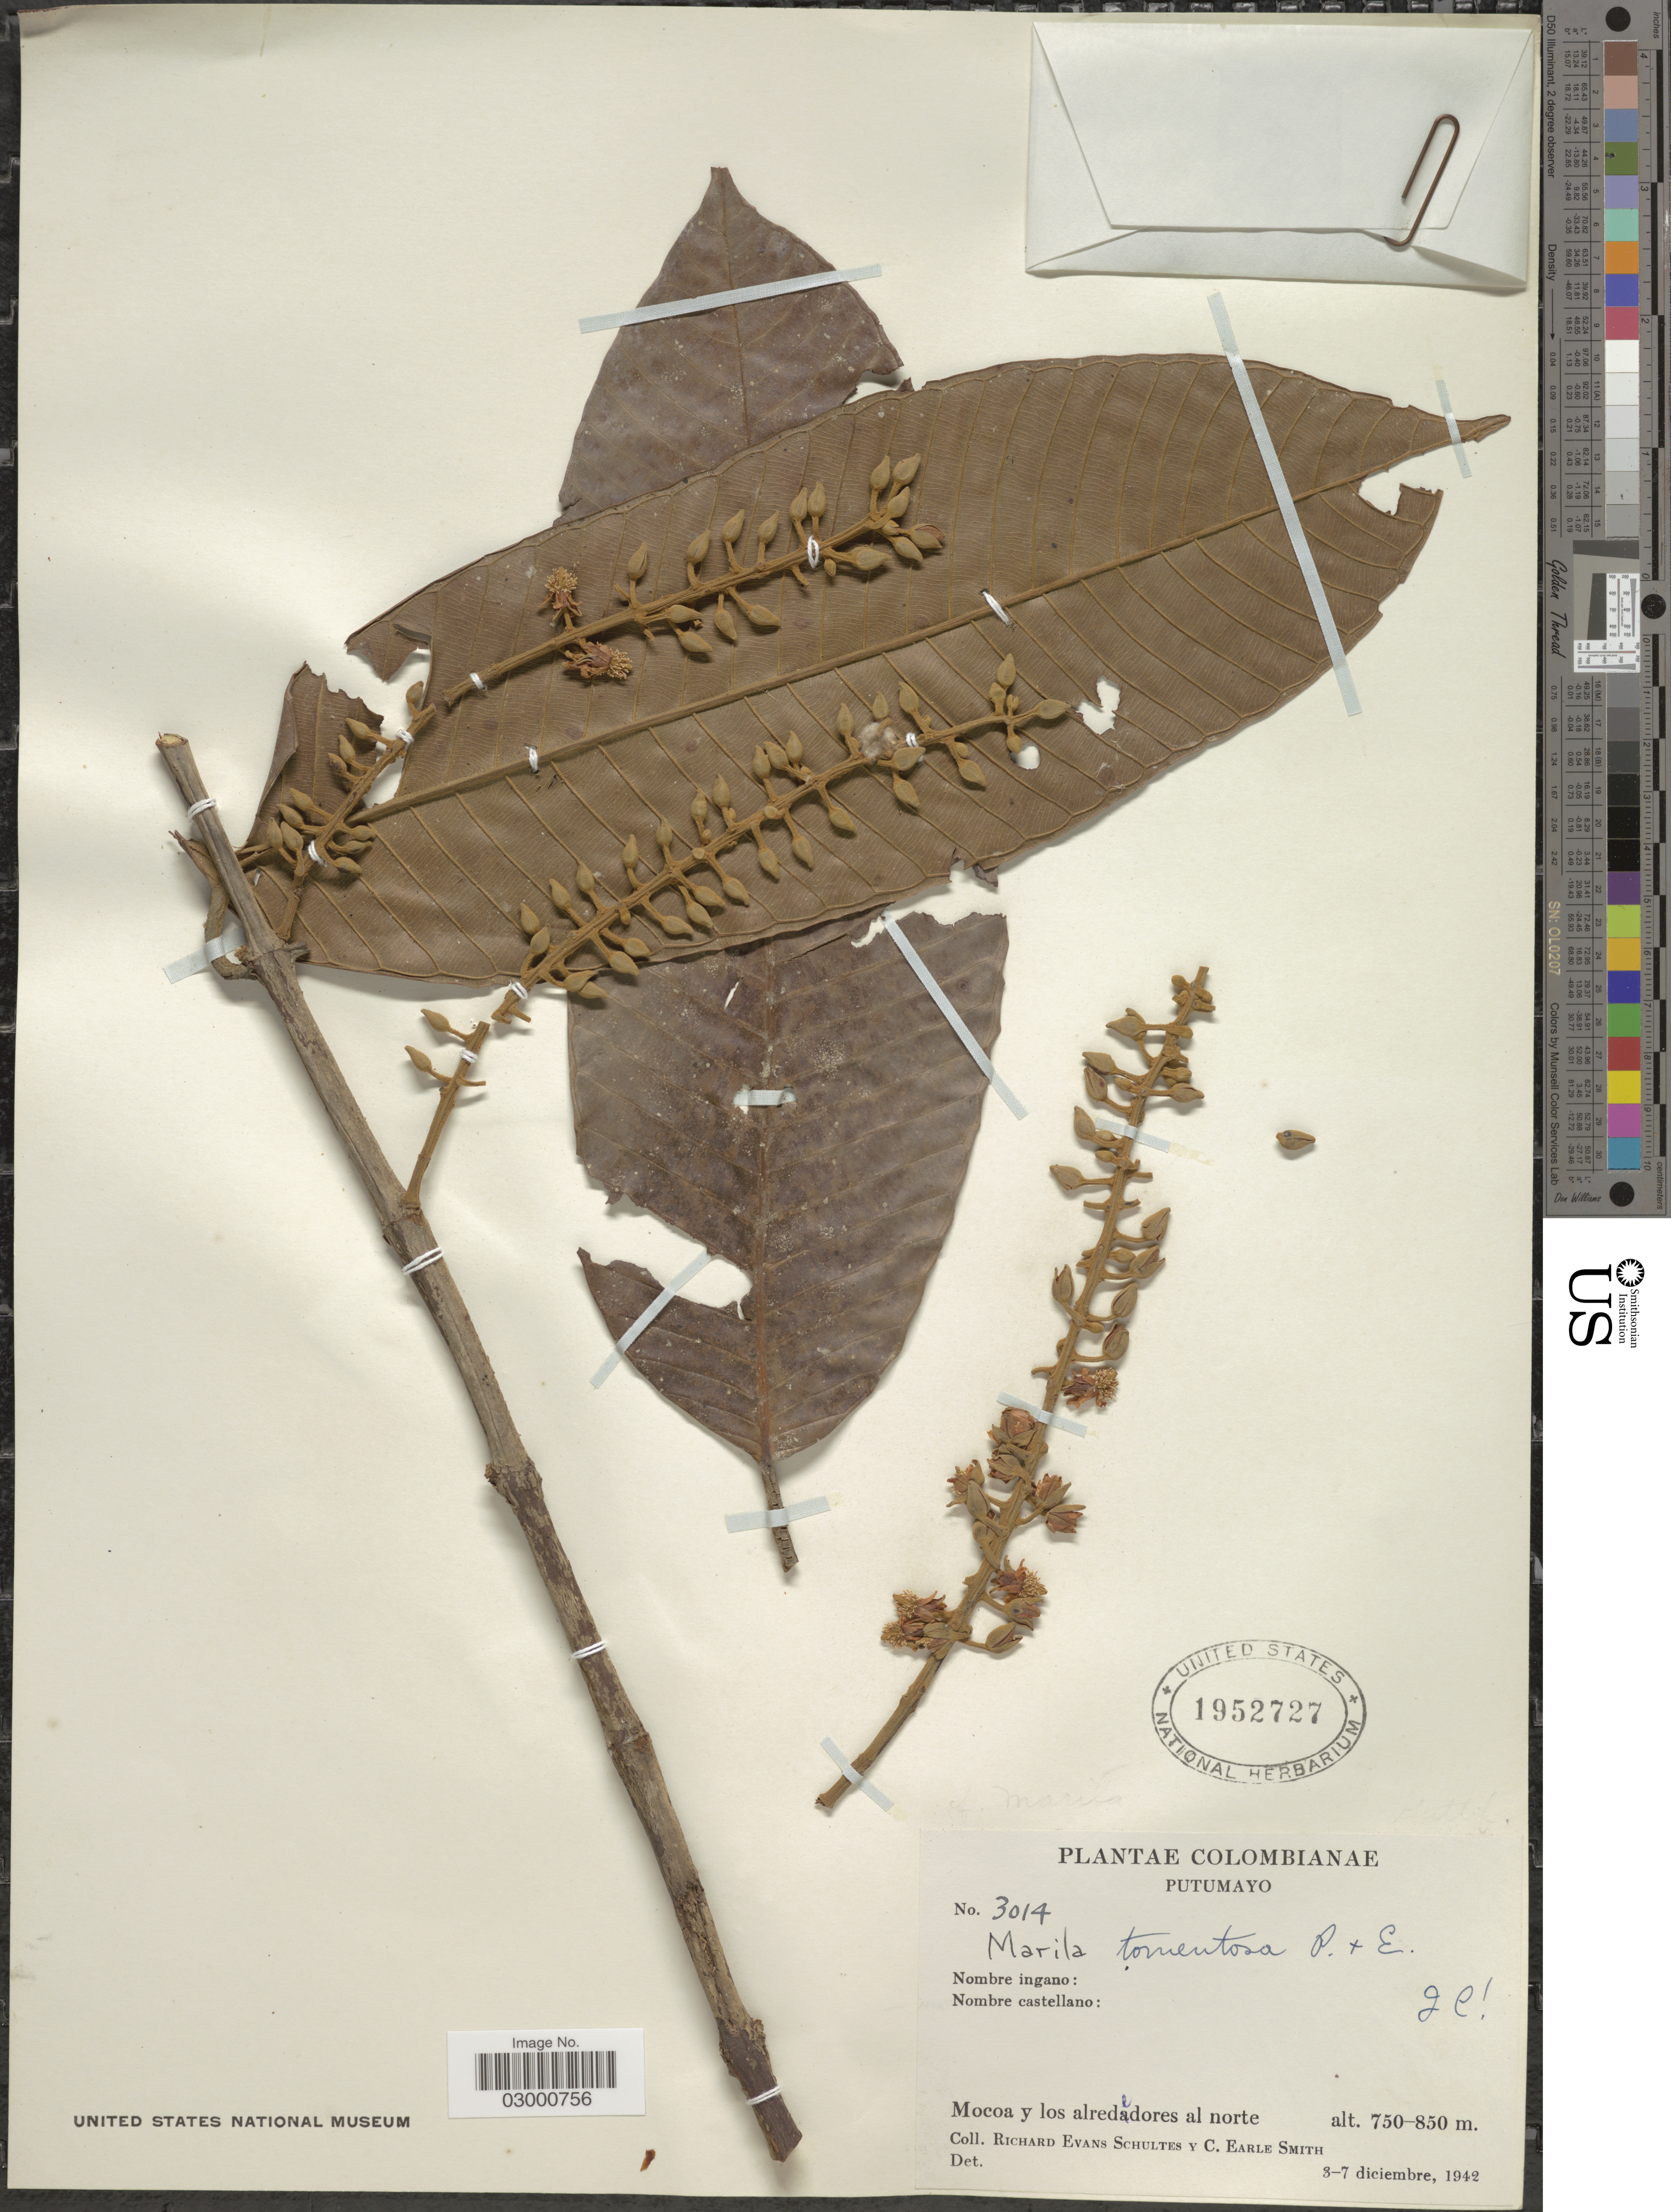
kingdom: Plantae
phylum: Tracheophyta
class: Magnoliopsida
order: Malpighiales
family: Calophyllaceae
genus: Marila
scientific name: Marila tomentosa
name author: Poepp.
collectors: R. E. Schultes & C. E. Smith Jr.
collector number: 3014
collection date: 1942-12-03/1942-12-07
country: Colombia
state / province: Putumayo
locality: Mocoa y los alrededores al norte.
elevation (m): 750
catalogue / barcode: US 1952727